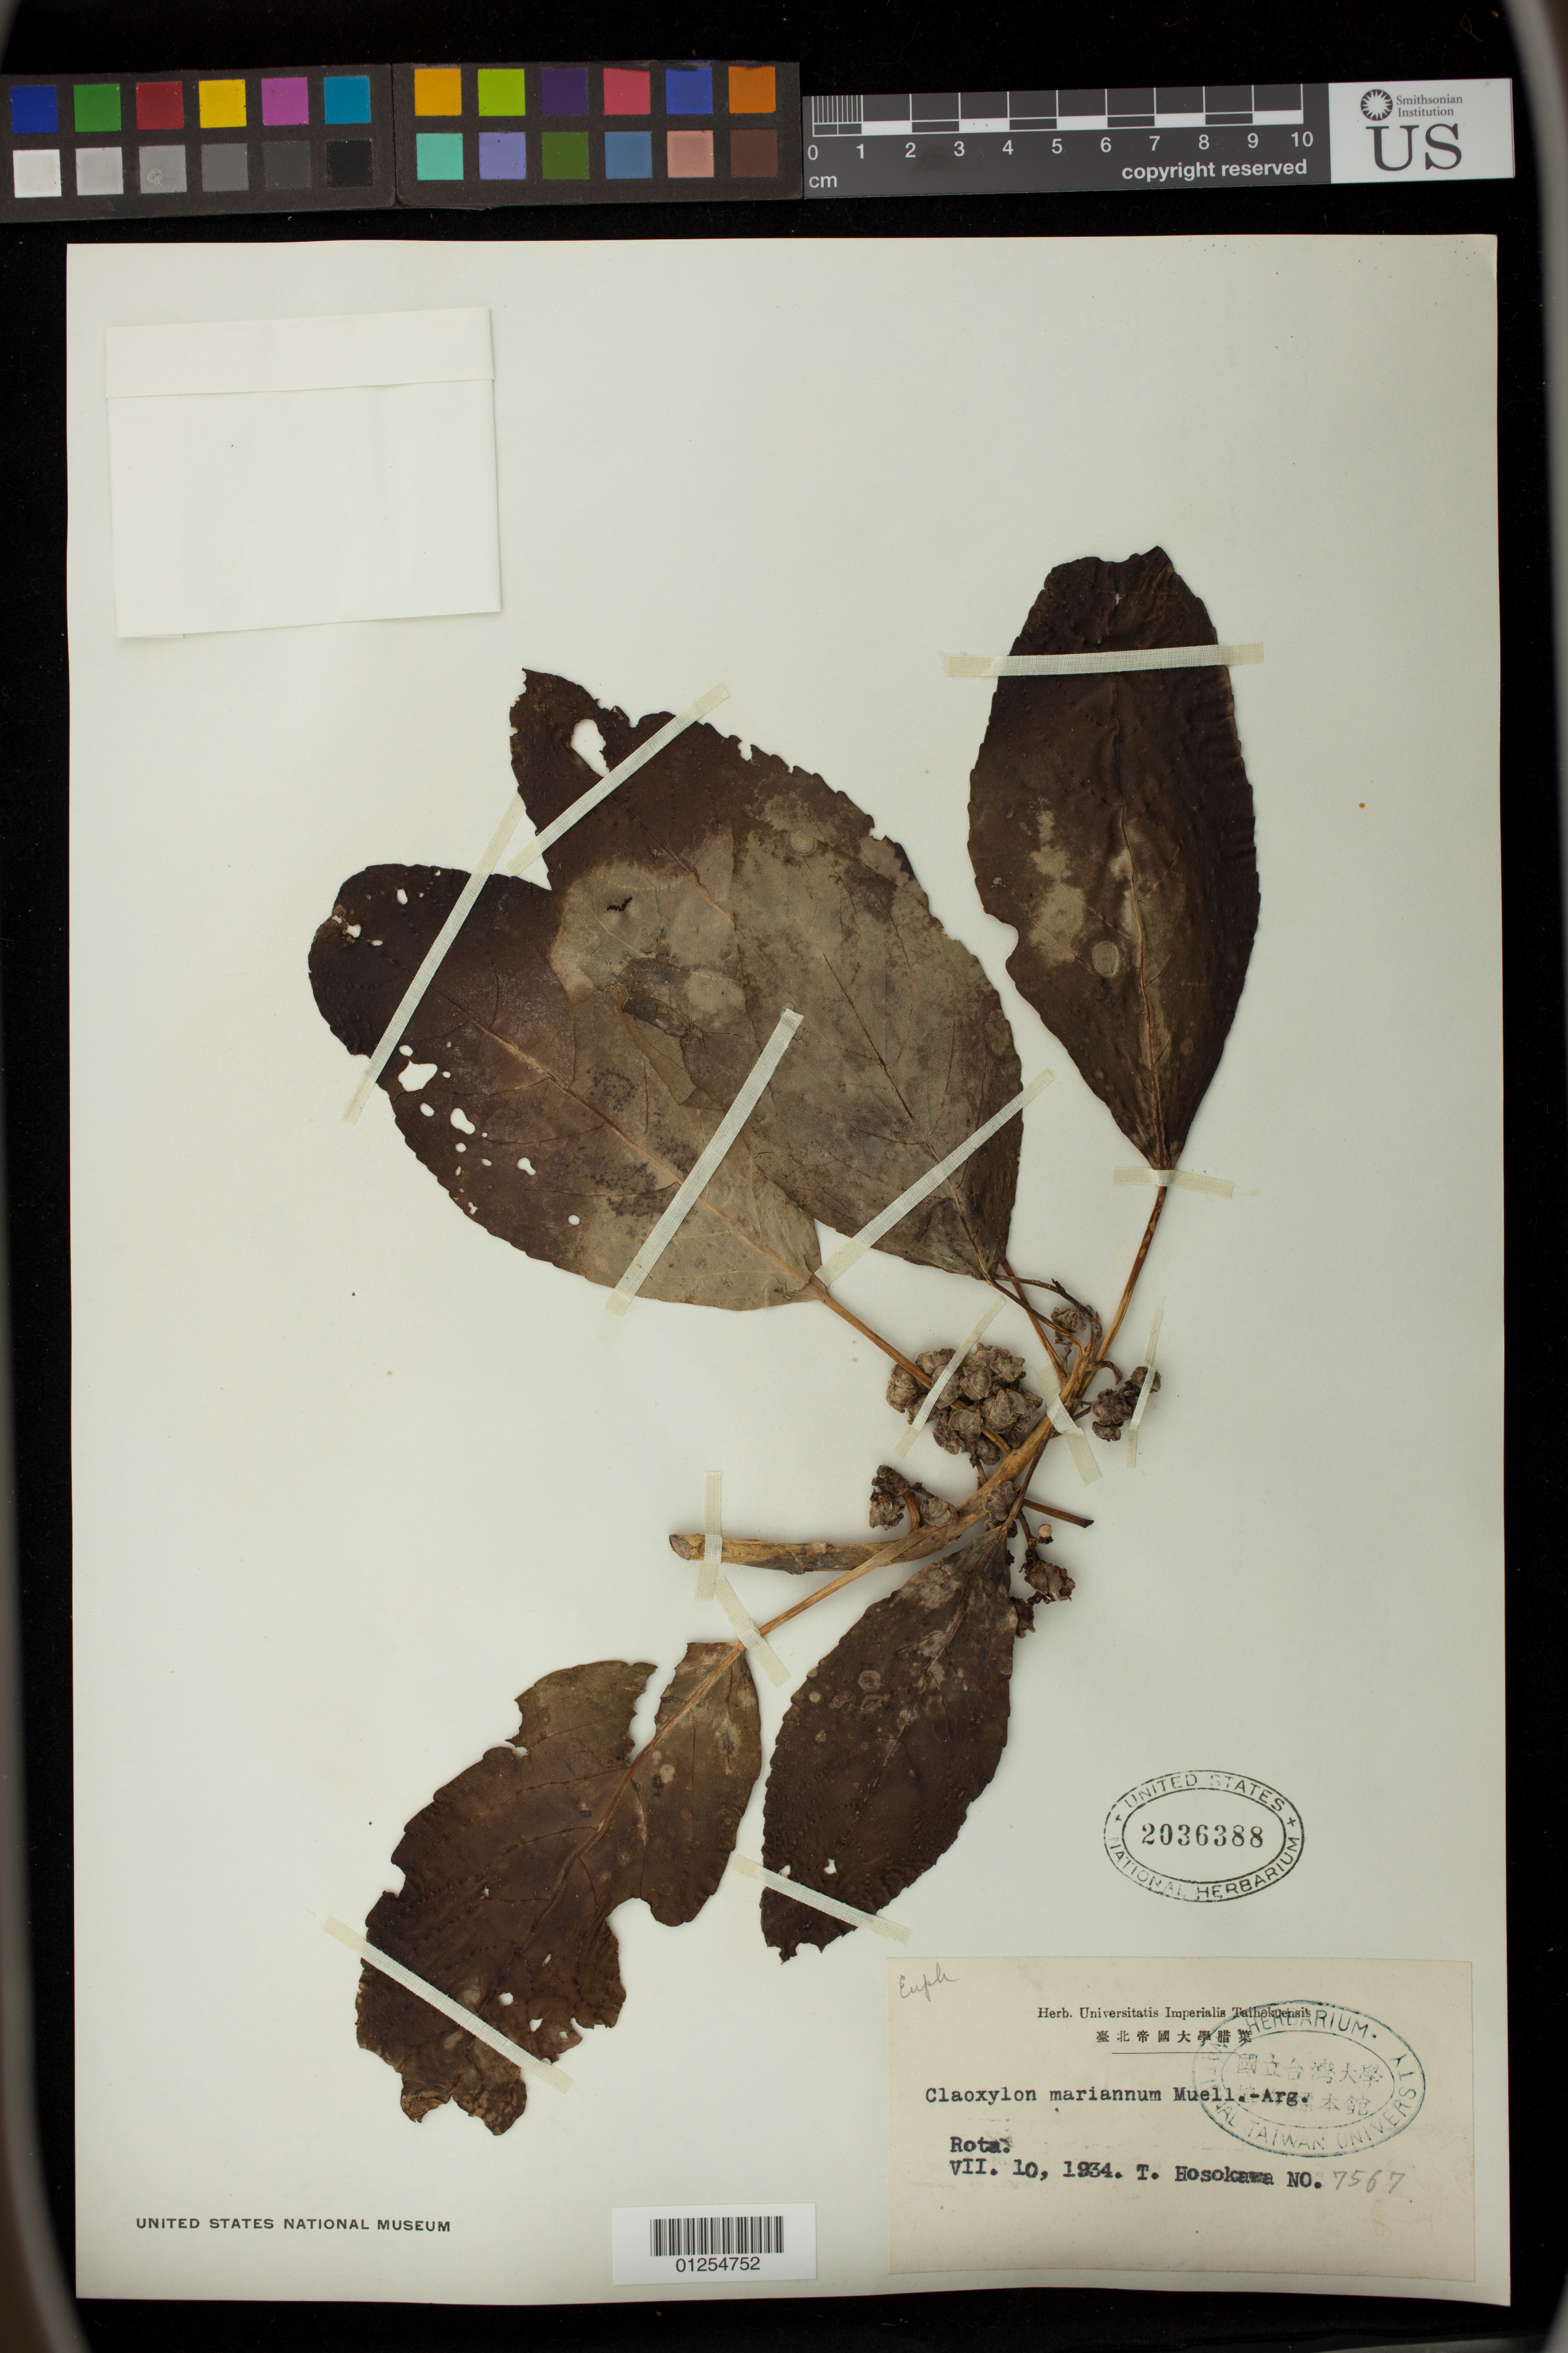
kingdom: Plantae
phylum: Tracheophyta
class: Magnoliopsida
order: Malpighiales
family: Euphorbiaceae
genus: Claoxylon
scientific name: Claoxylon marianum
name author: Müll. Arg.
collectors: T. Hosokawa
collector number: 7567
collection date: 1934-07-10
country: Northern Mariana Islands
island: Rota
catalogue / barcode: US 2036388